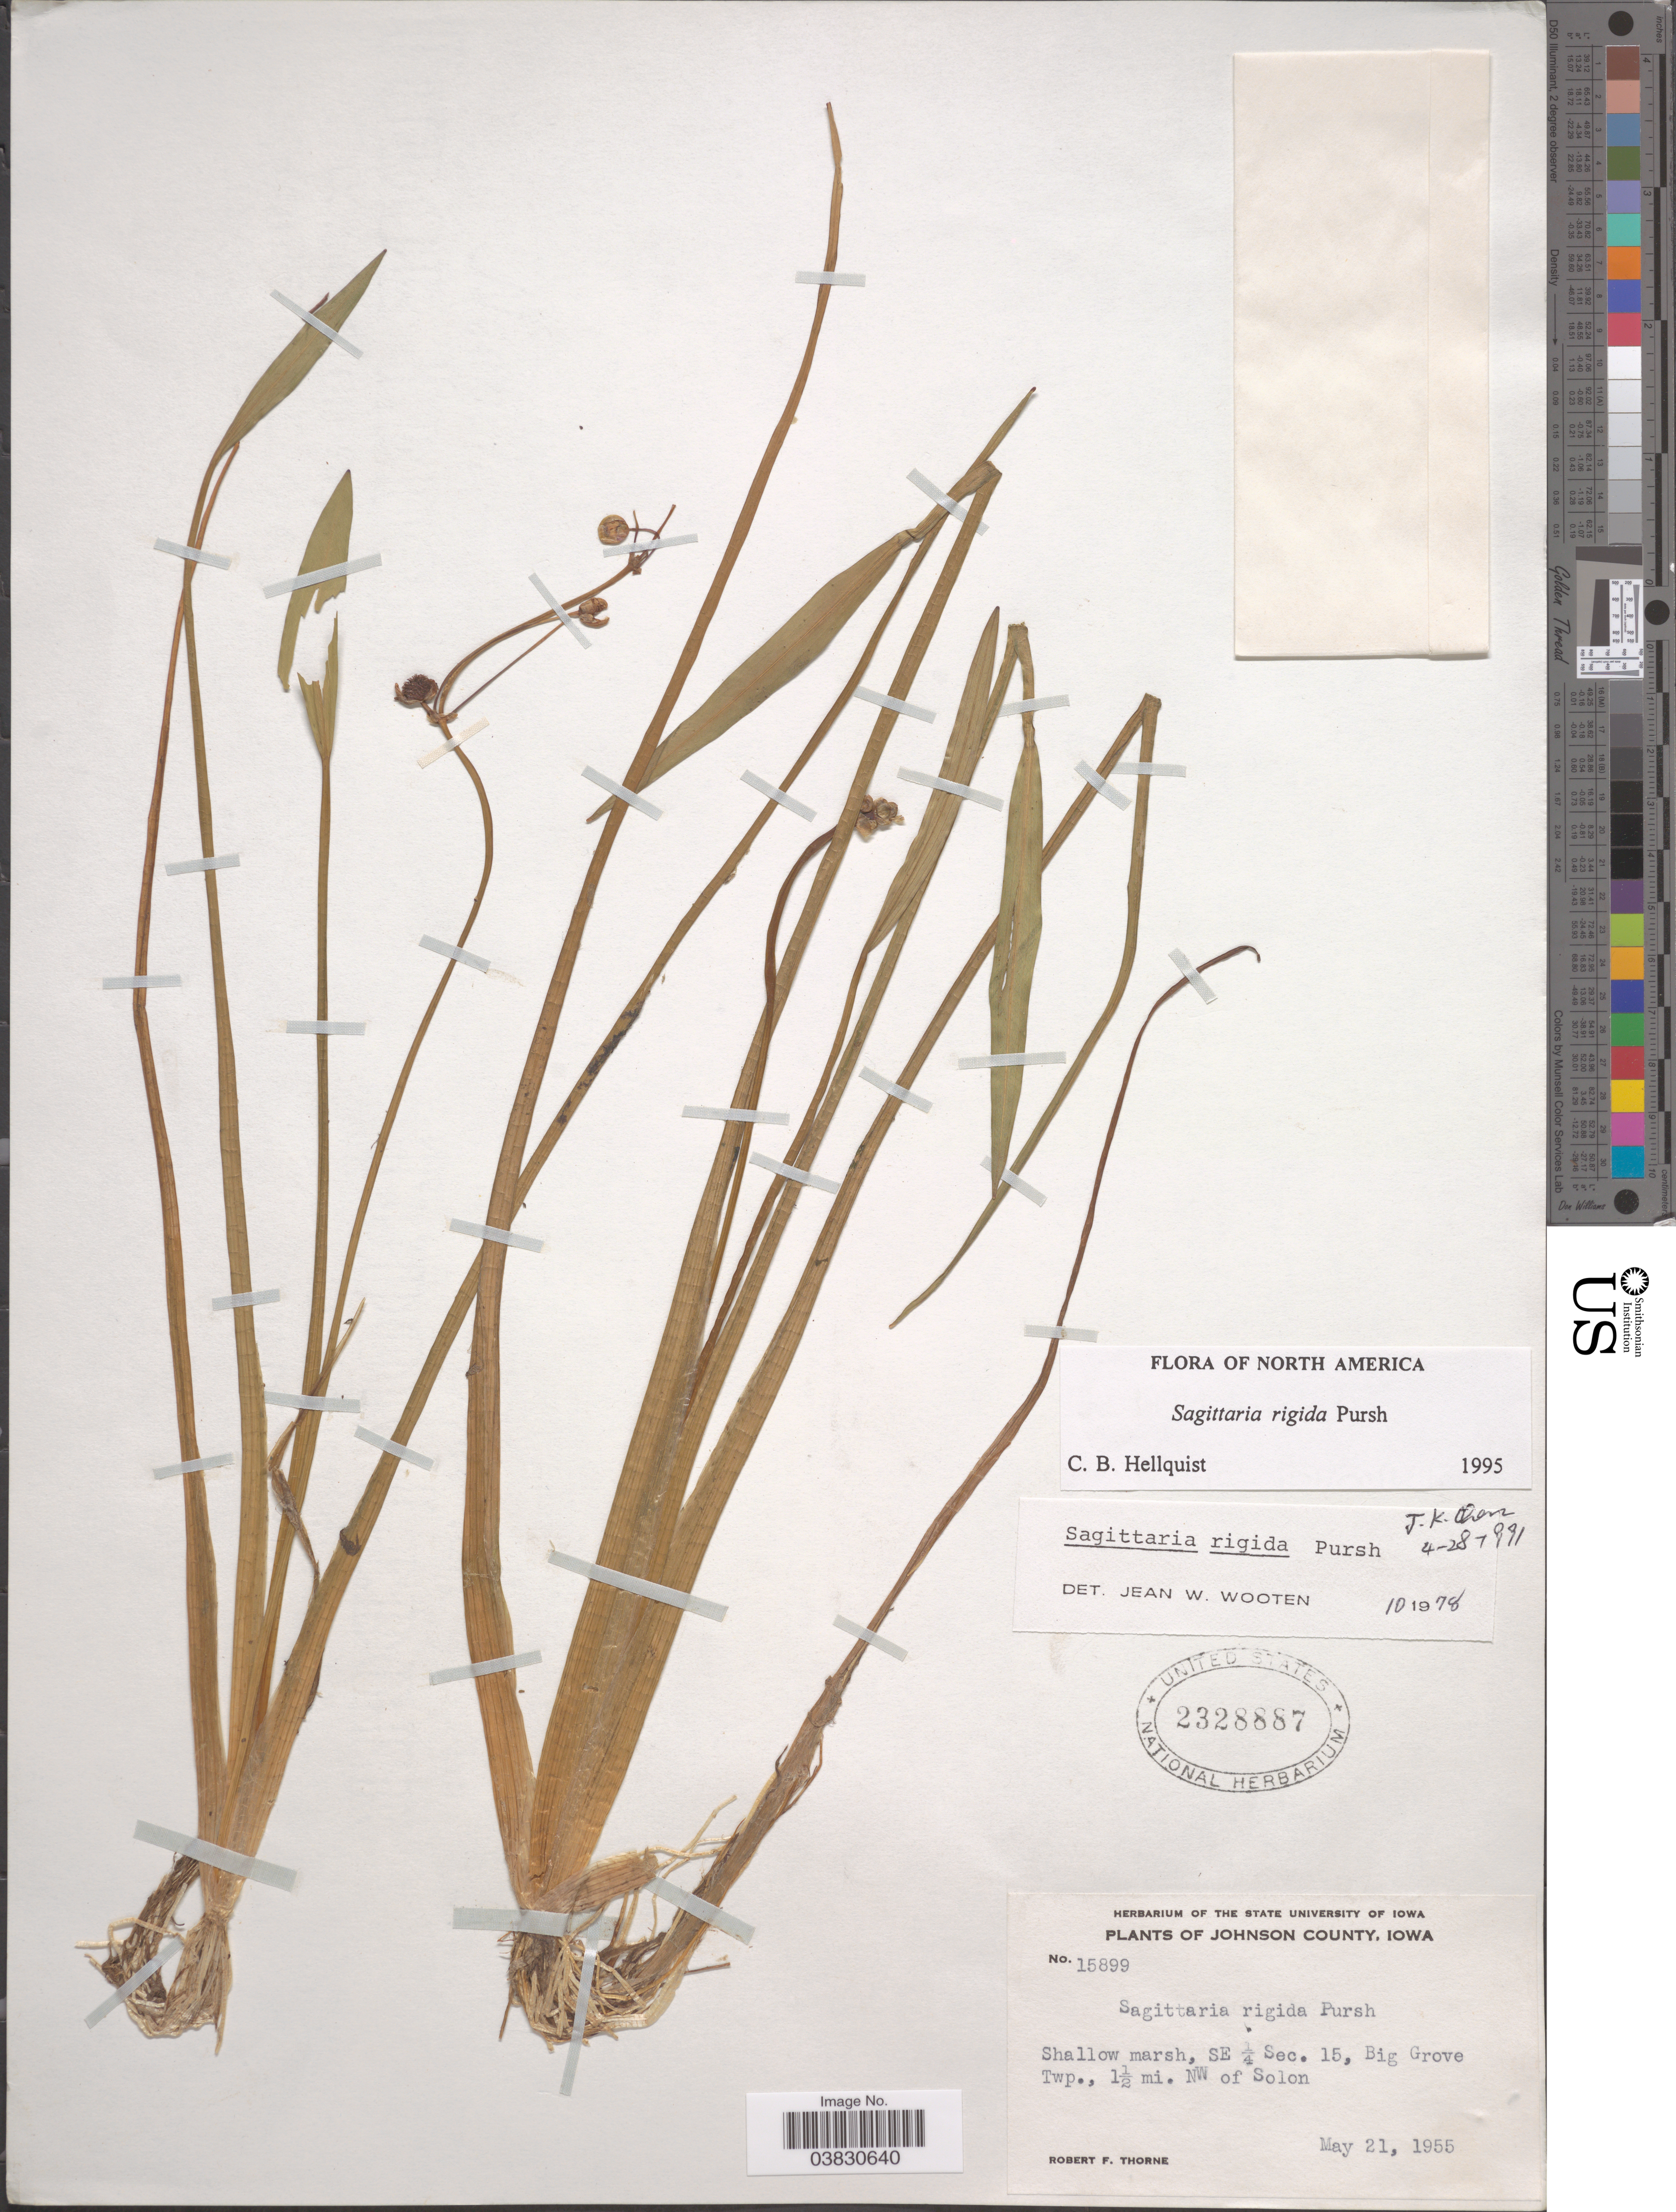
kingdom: Plantae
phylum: Tracheophyta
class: Liliopsida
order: Alismatales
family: Alismataceae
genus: Sagittaria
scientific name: Sagittaria rigida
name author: Pursh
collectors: R. F. Thorne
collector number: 15899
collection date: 1955-05-21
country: United States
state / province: Iowa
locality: Johnson County. Shallow marsh, SE ¼ Sec. 15, Big Grove Twp., 1½ mi. NW of Solon.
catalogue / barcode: US 2328887